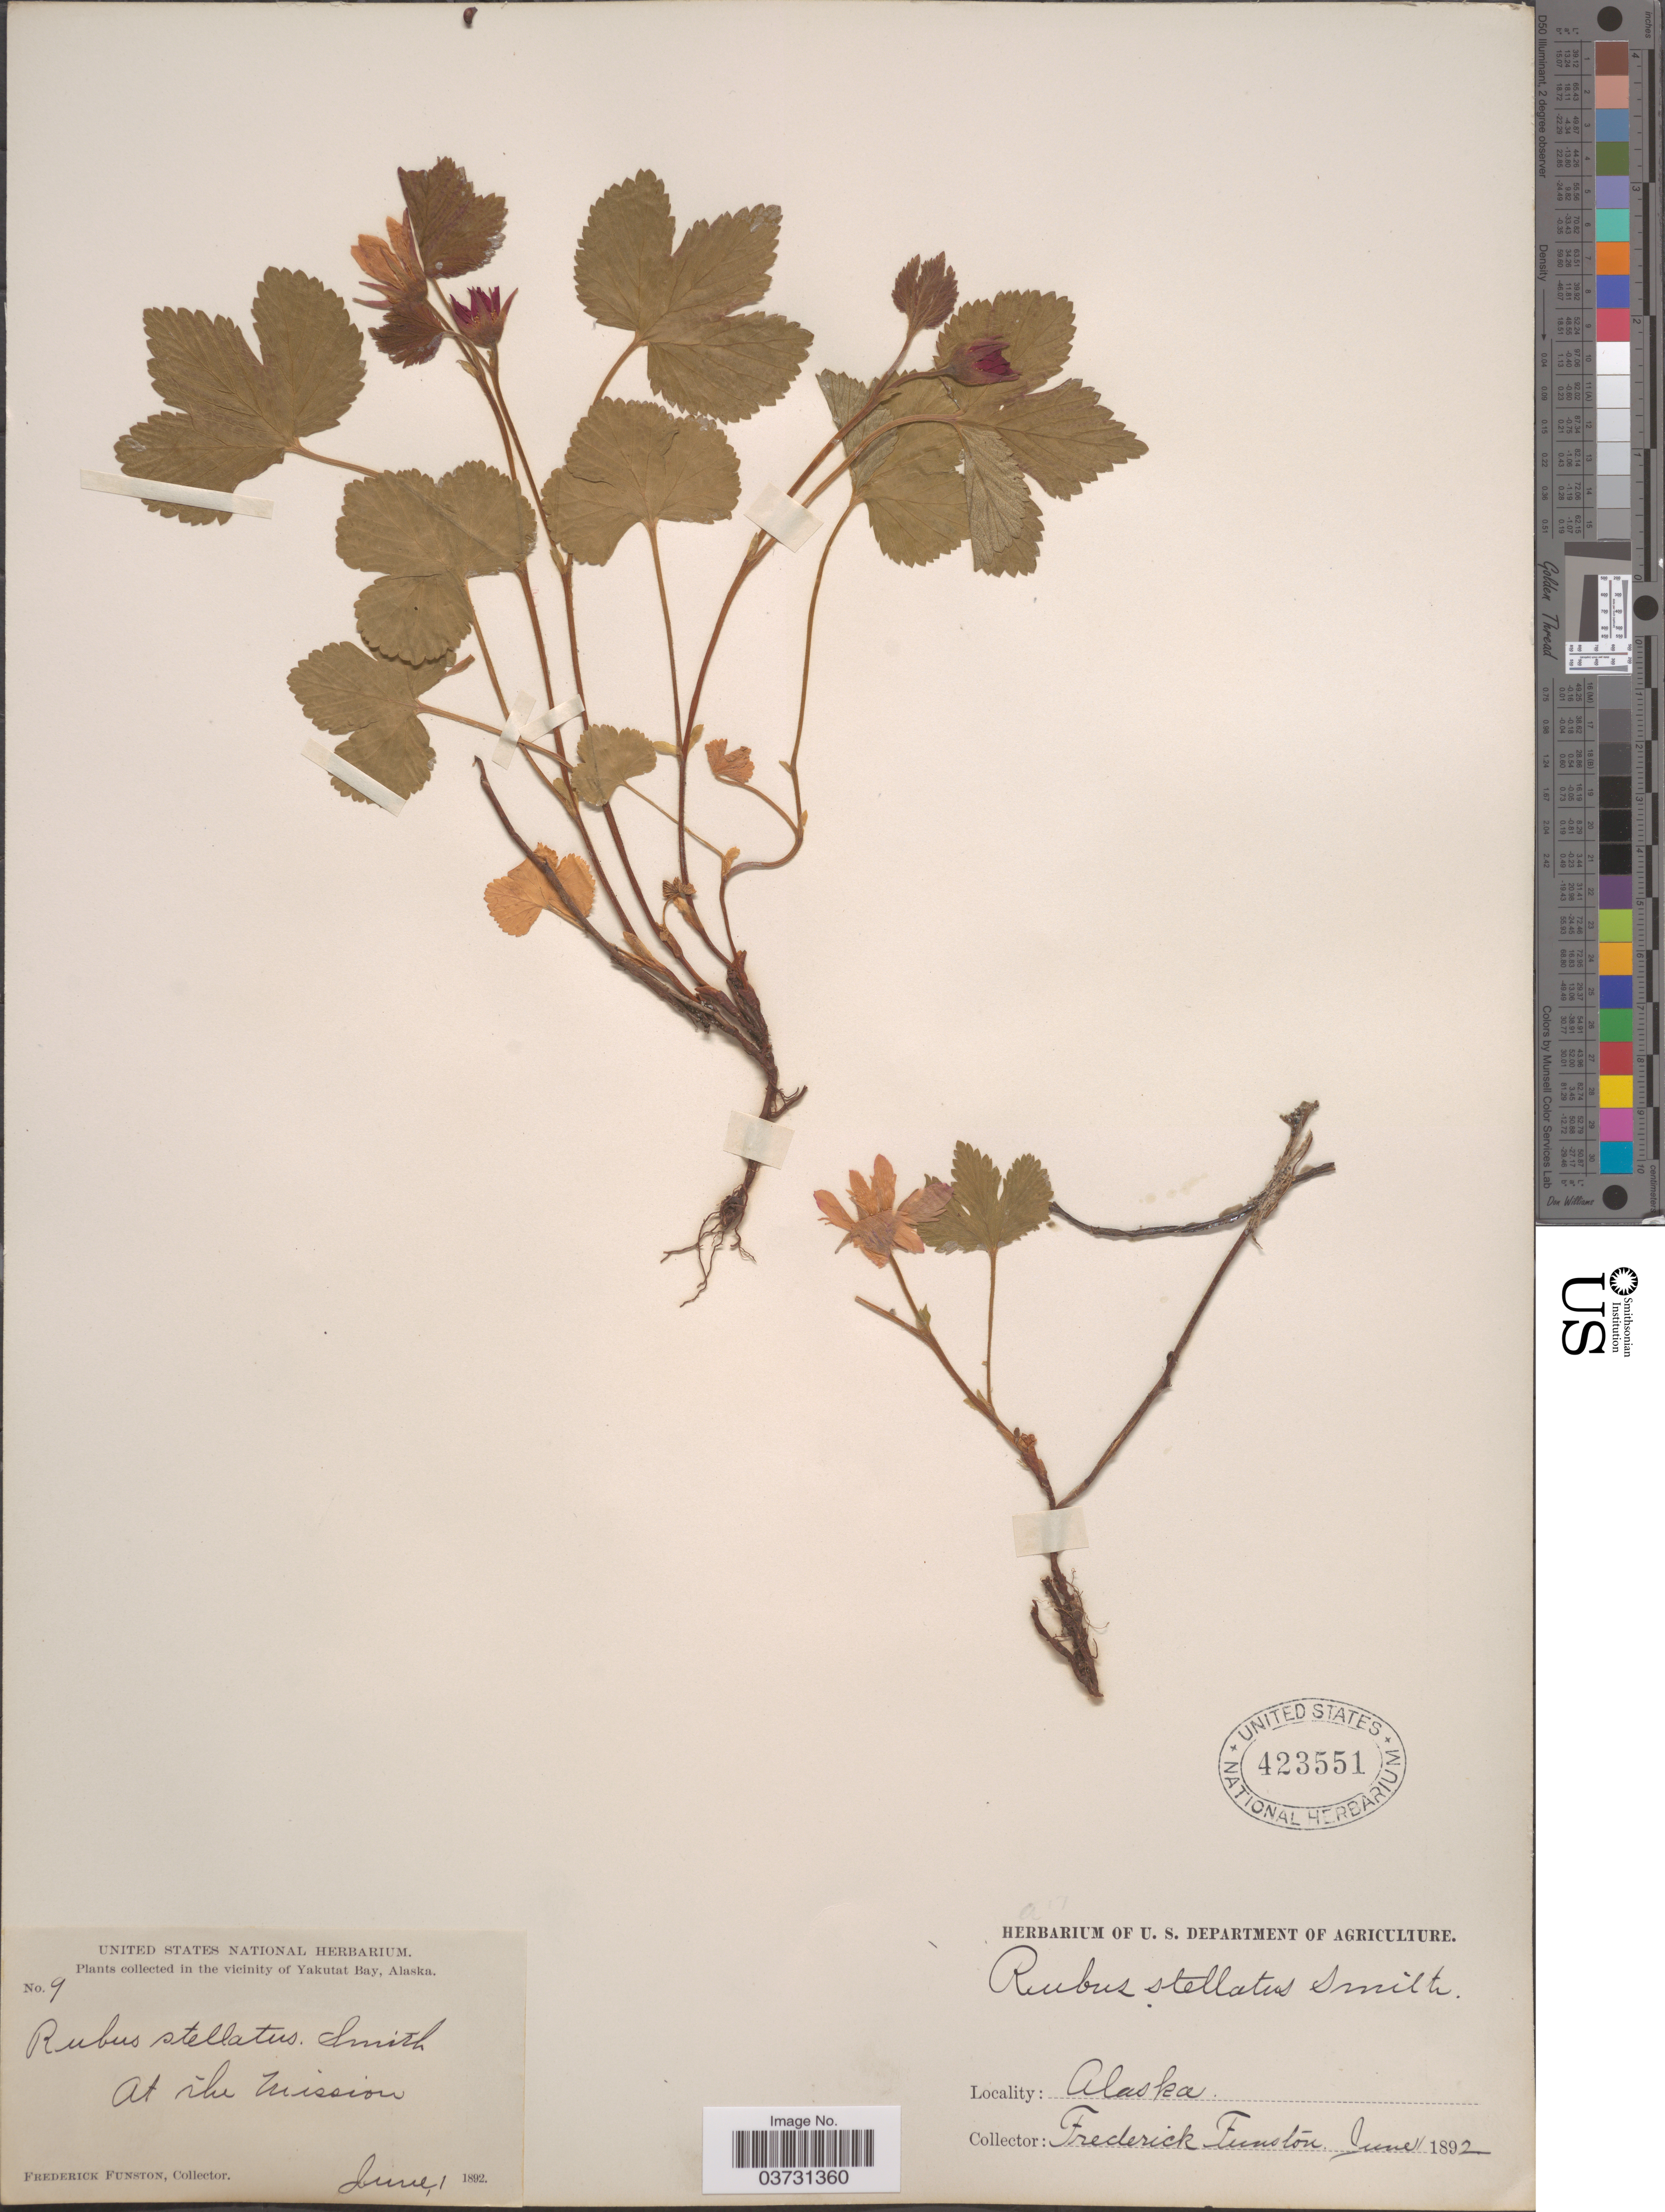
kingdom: Plantae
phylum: Tracheophyta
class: Magnoliopsida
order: Rosales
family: Rosaceae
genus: Rubus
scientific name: Rubus stellatus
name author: Sm.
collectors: F. Funston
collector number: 9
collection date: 1892-06-01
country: United States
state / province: Alaska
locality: In the vicinity of Yakutat Bay. At the Mission.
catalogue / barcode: US 423551